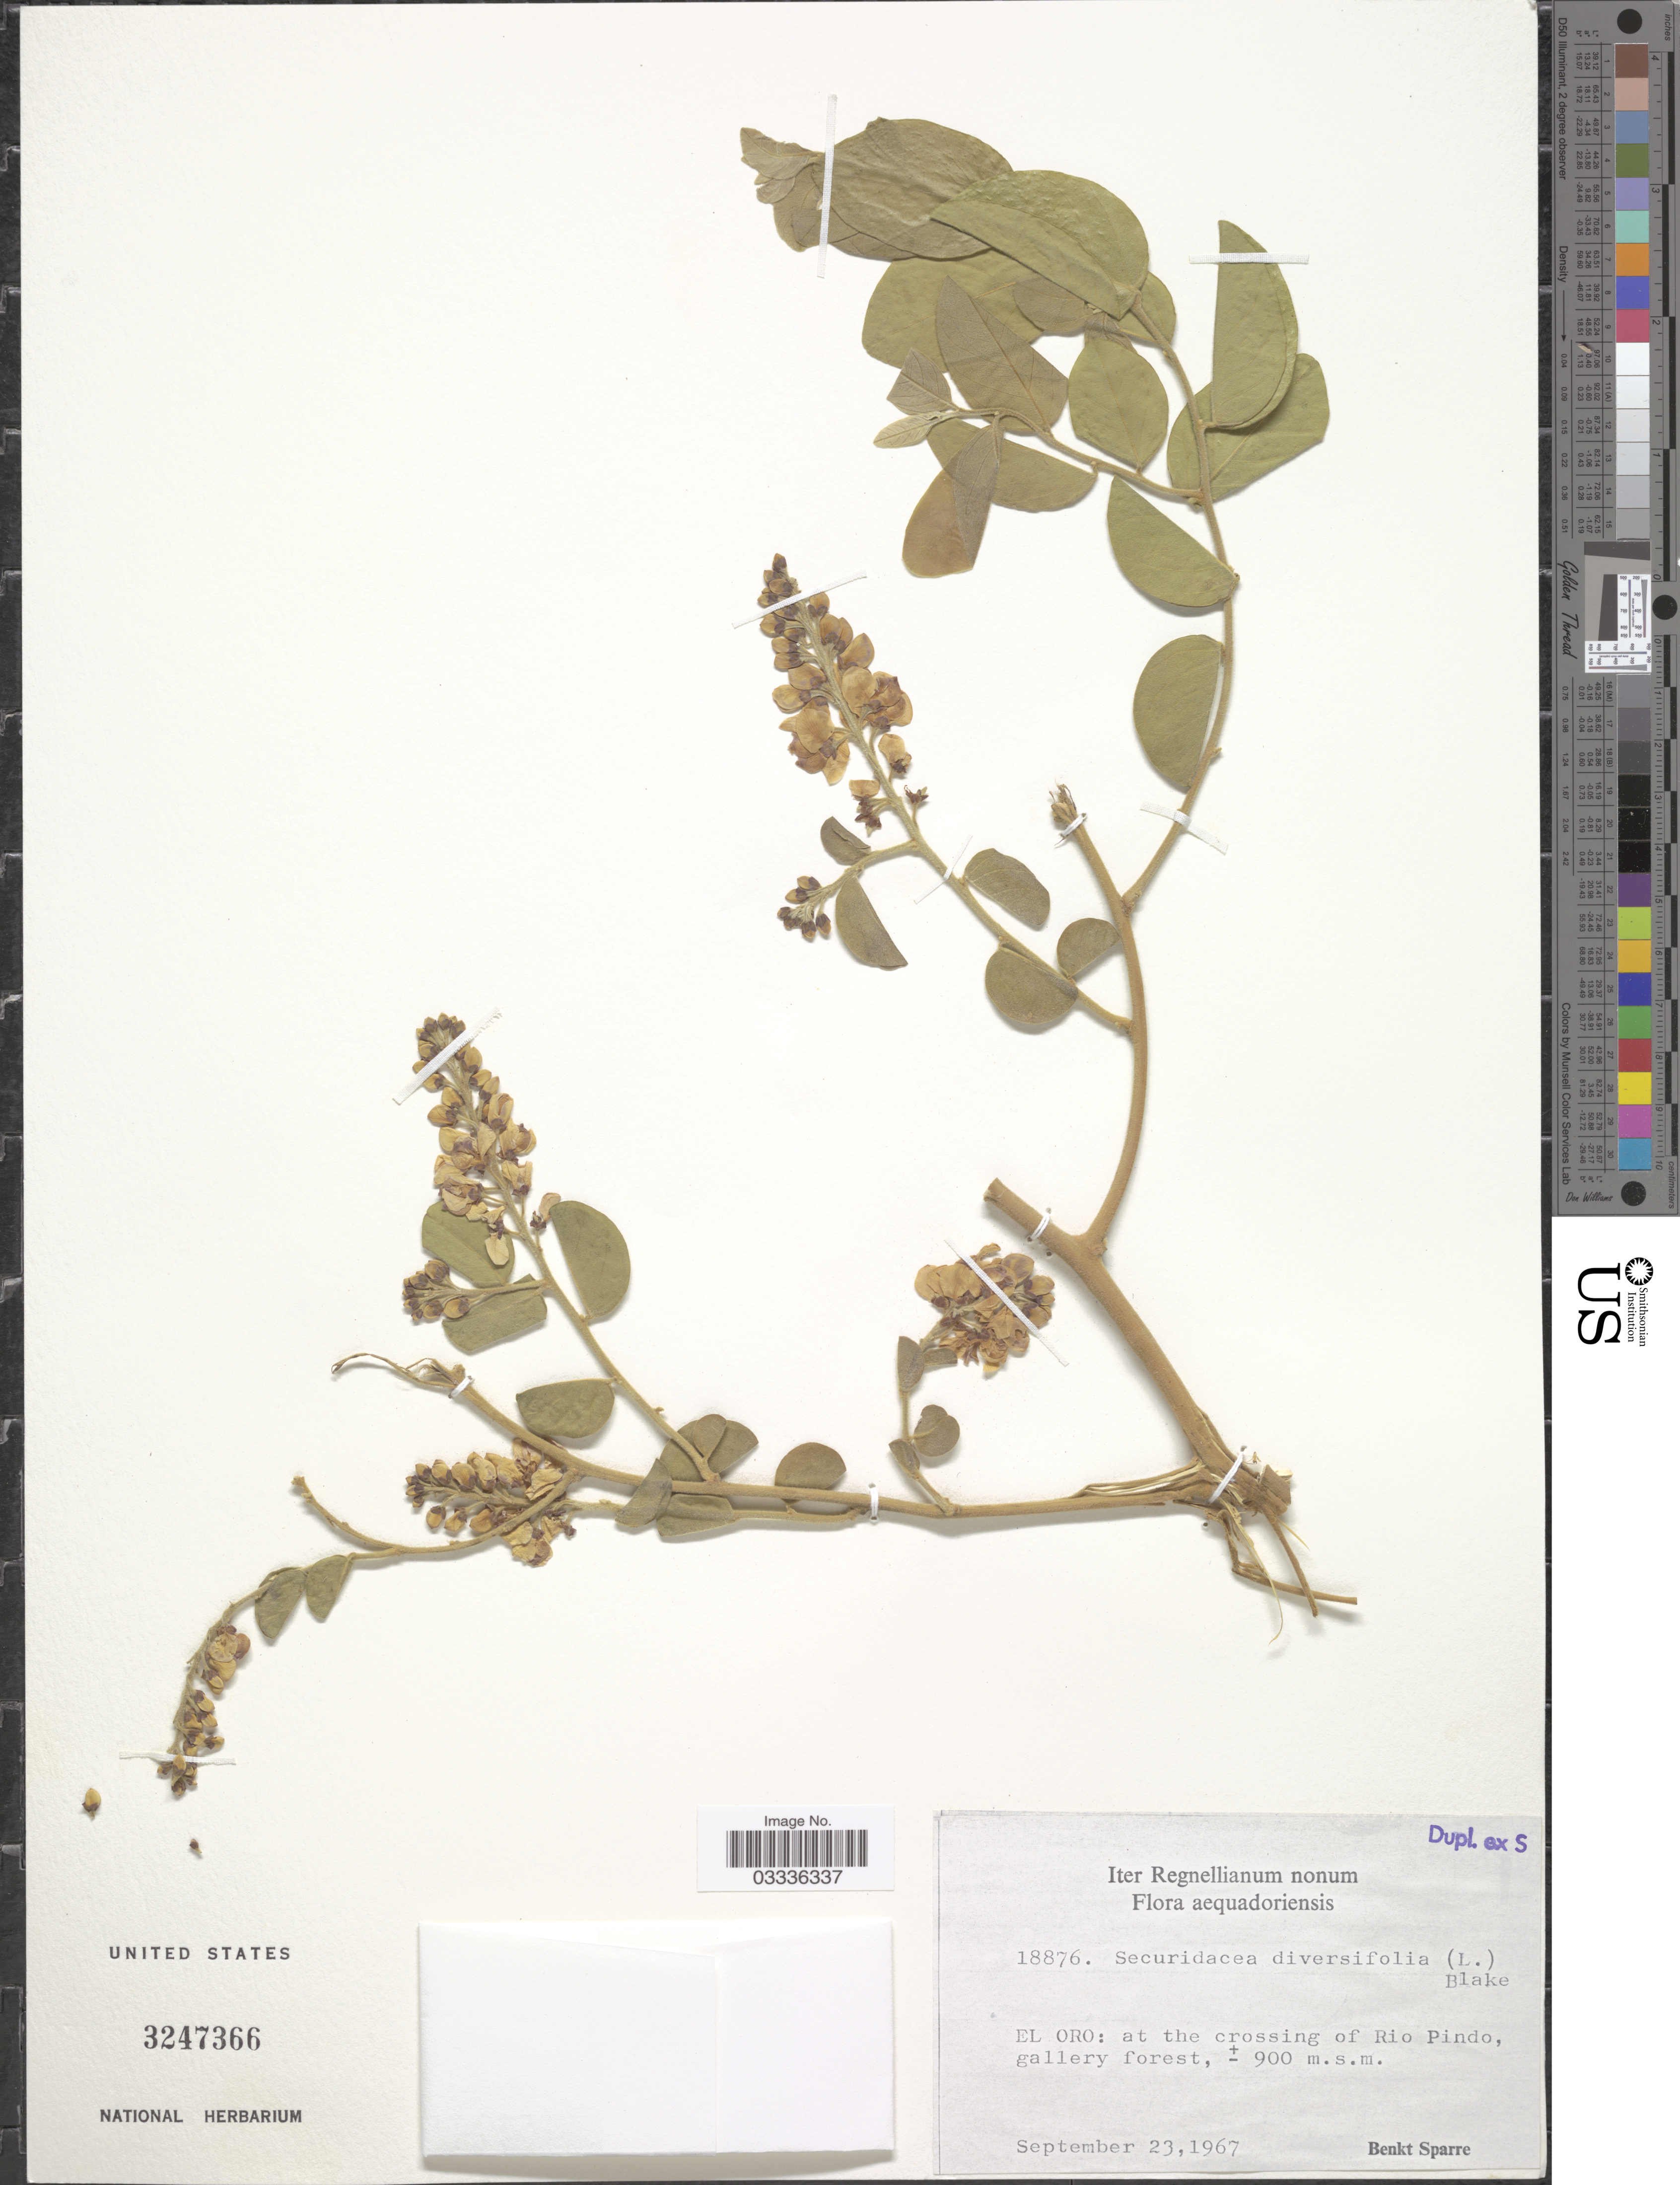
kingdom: Plantae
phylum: Tracheophyta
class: Magnoliopsida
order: Fabales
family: Polygalaceae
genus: Securidaca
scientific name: Securidaca coriacea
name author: Bonpl. ex Steud.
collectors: B. Sparre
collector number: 18876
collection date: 1967-09-23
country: Ecuador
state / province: El Oro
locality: Aequadoriensis. At the crossinig of Rio Pindo.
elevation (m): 900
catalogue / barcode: US 3247366